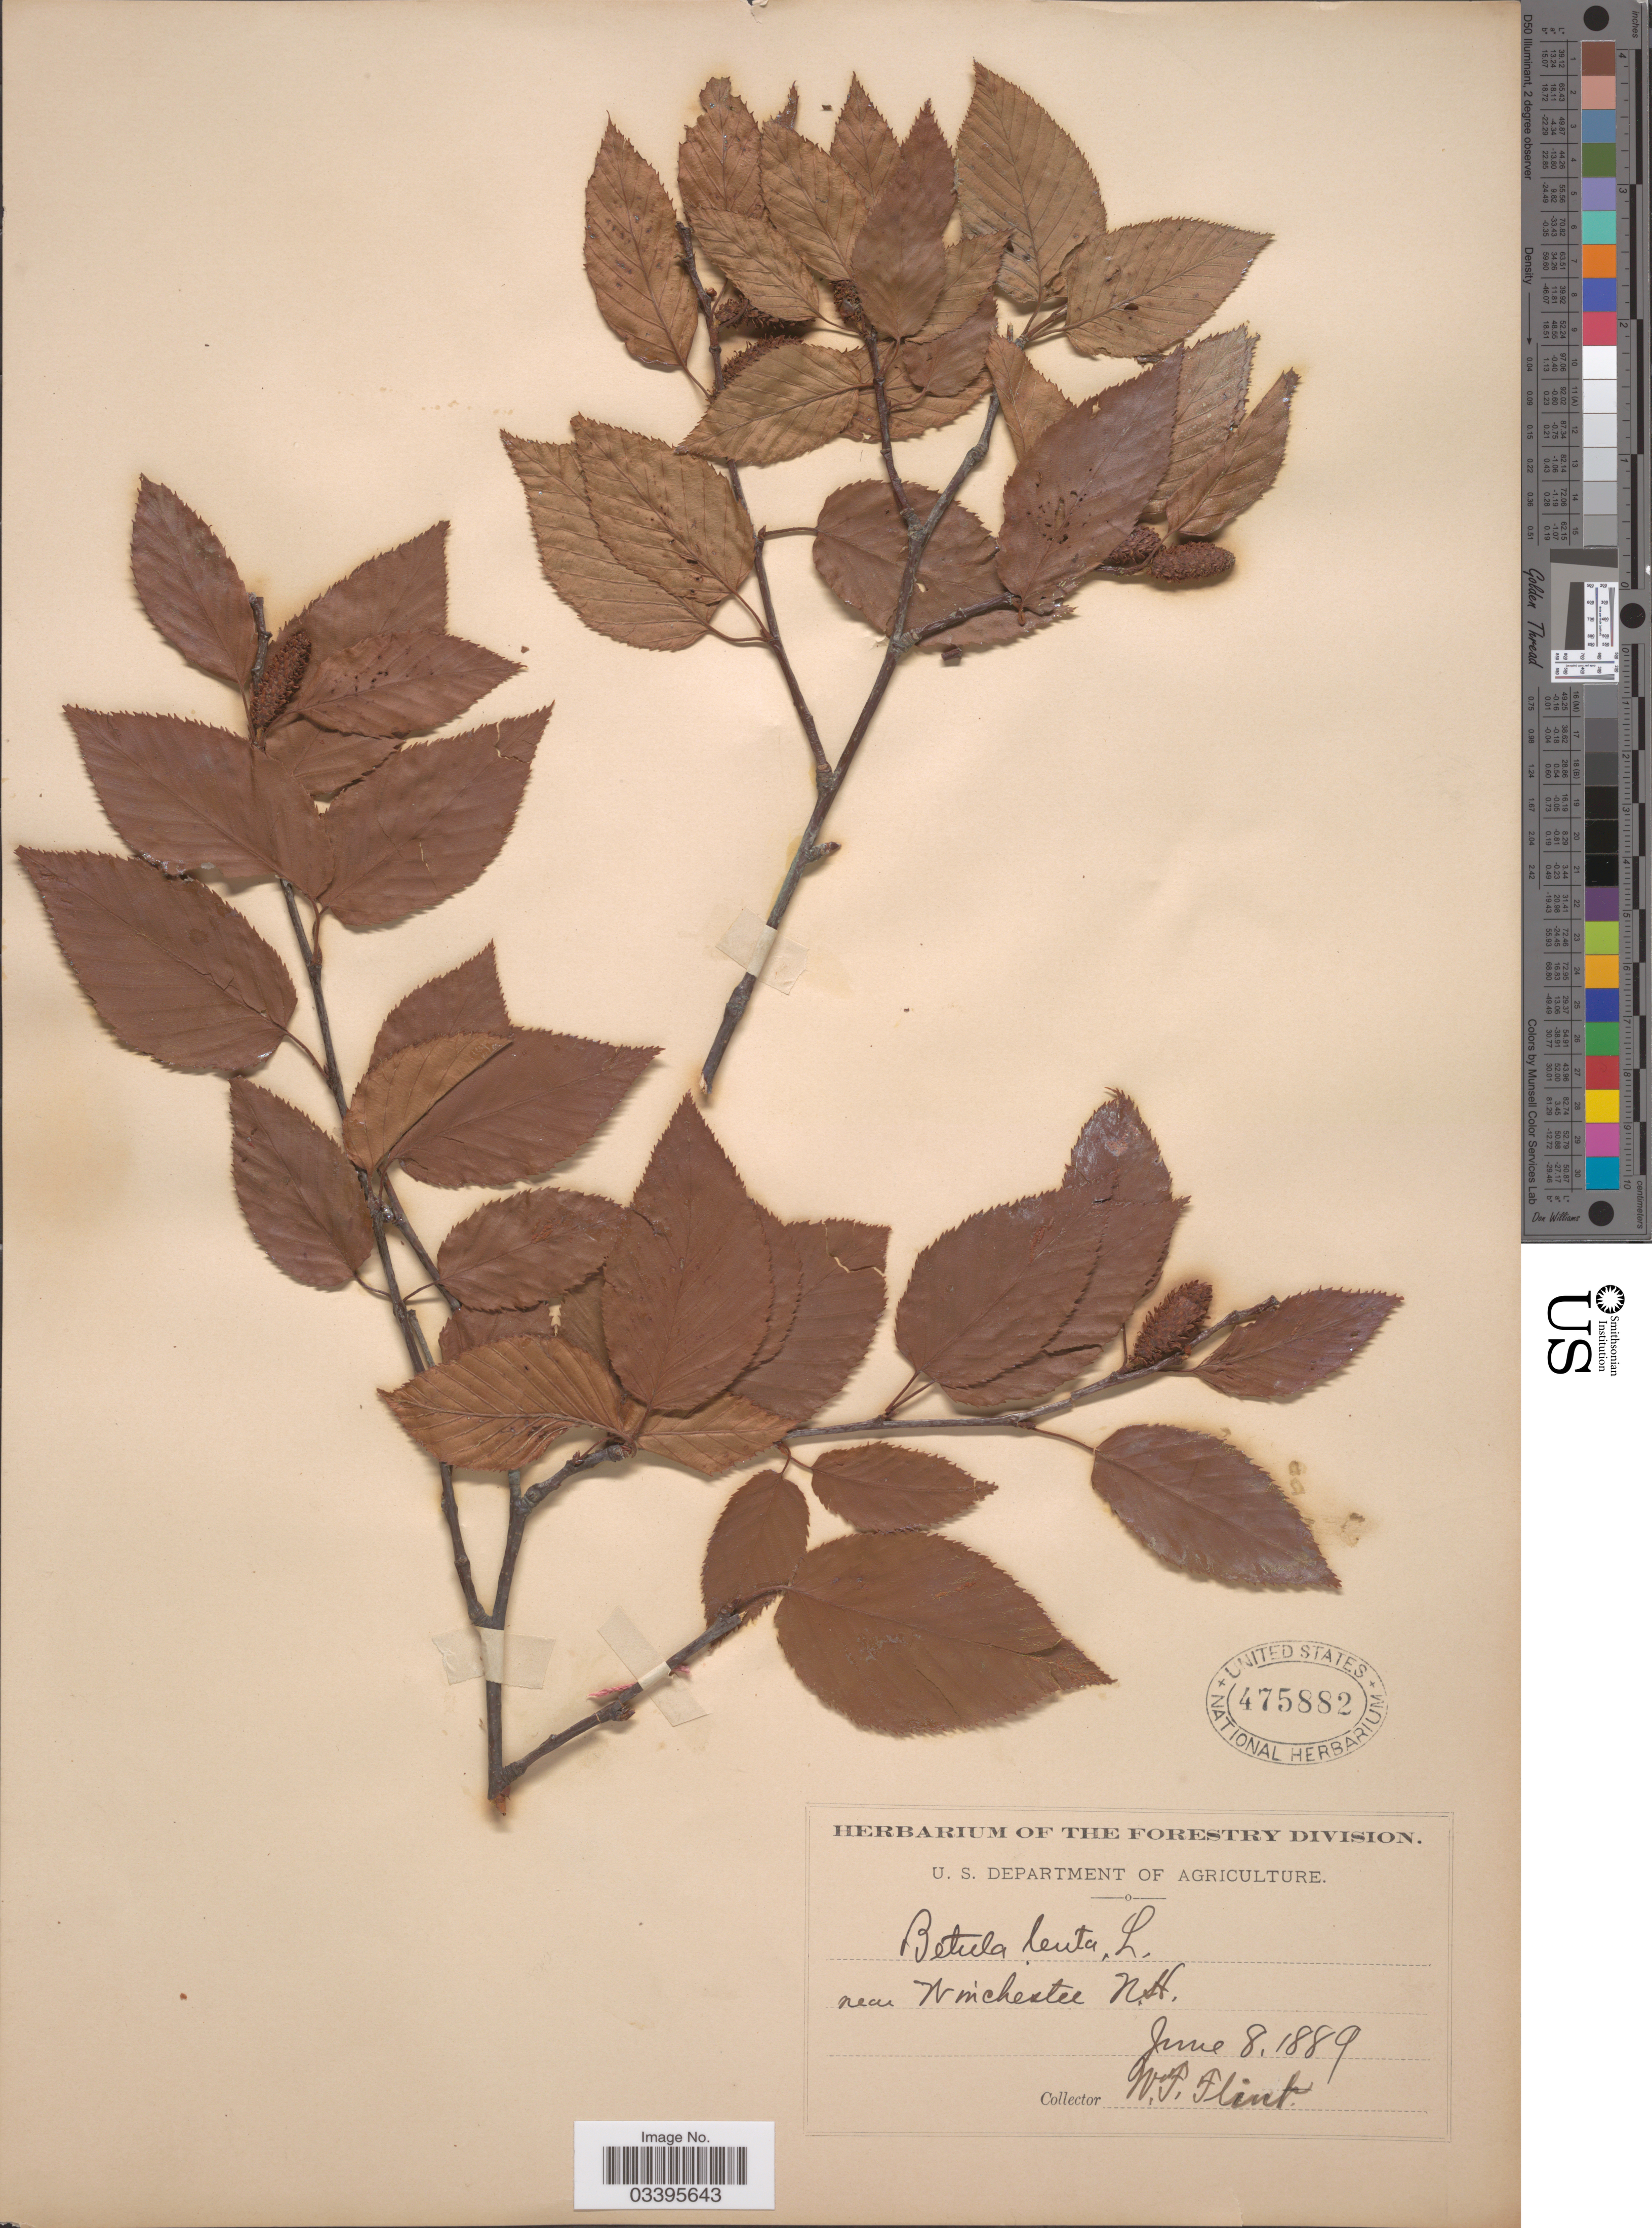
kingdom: Plantae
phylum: Tracheophyta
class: Magnoliopsida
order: Fagales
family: Betulaceae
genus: Betula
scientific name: Betula lenta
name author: L.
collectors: W. Flint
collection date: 1889-06-08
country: United States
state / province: New Hampshire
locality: Near Winchester.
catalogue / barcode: US 475882